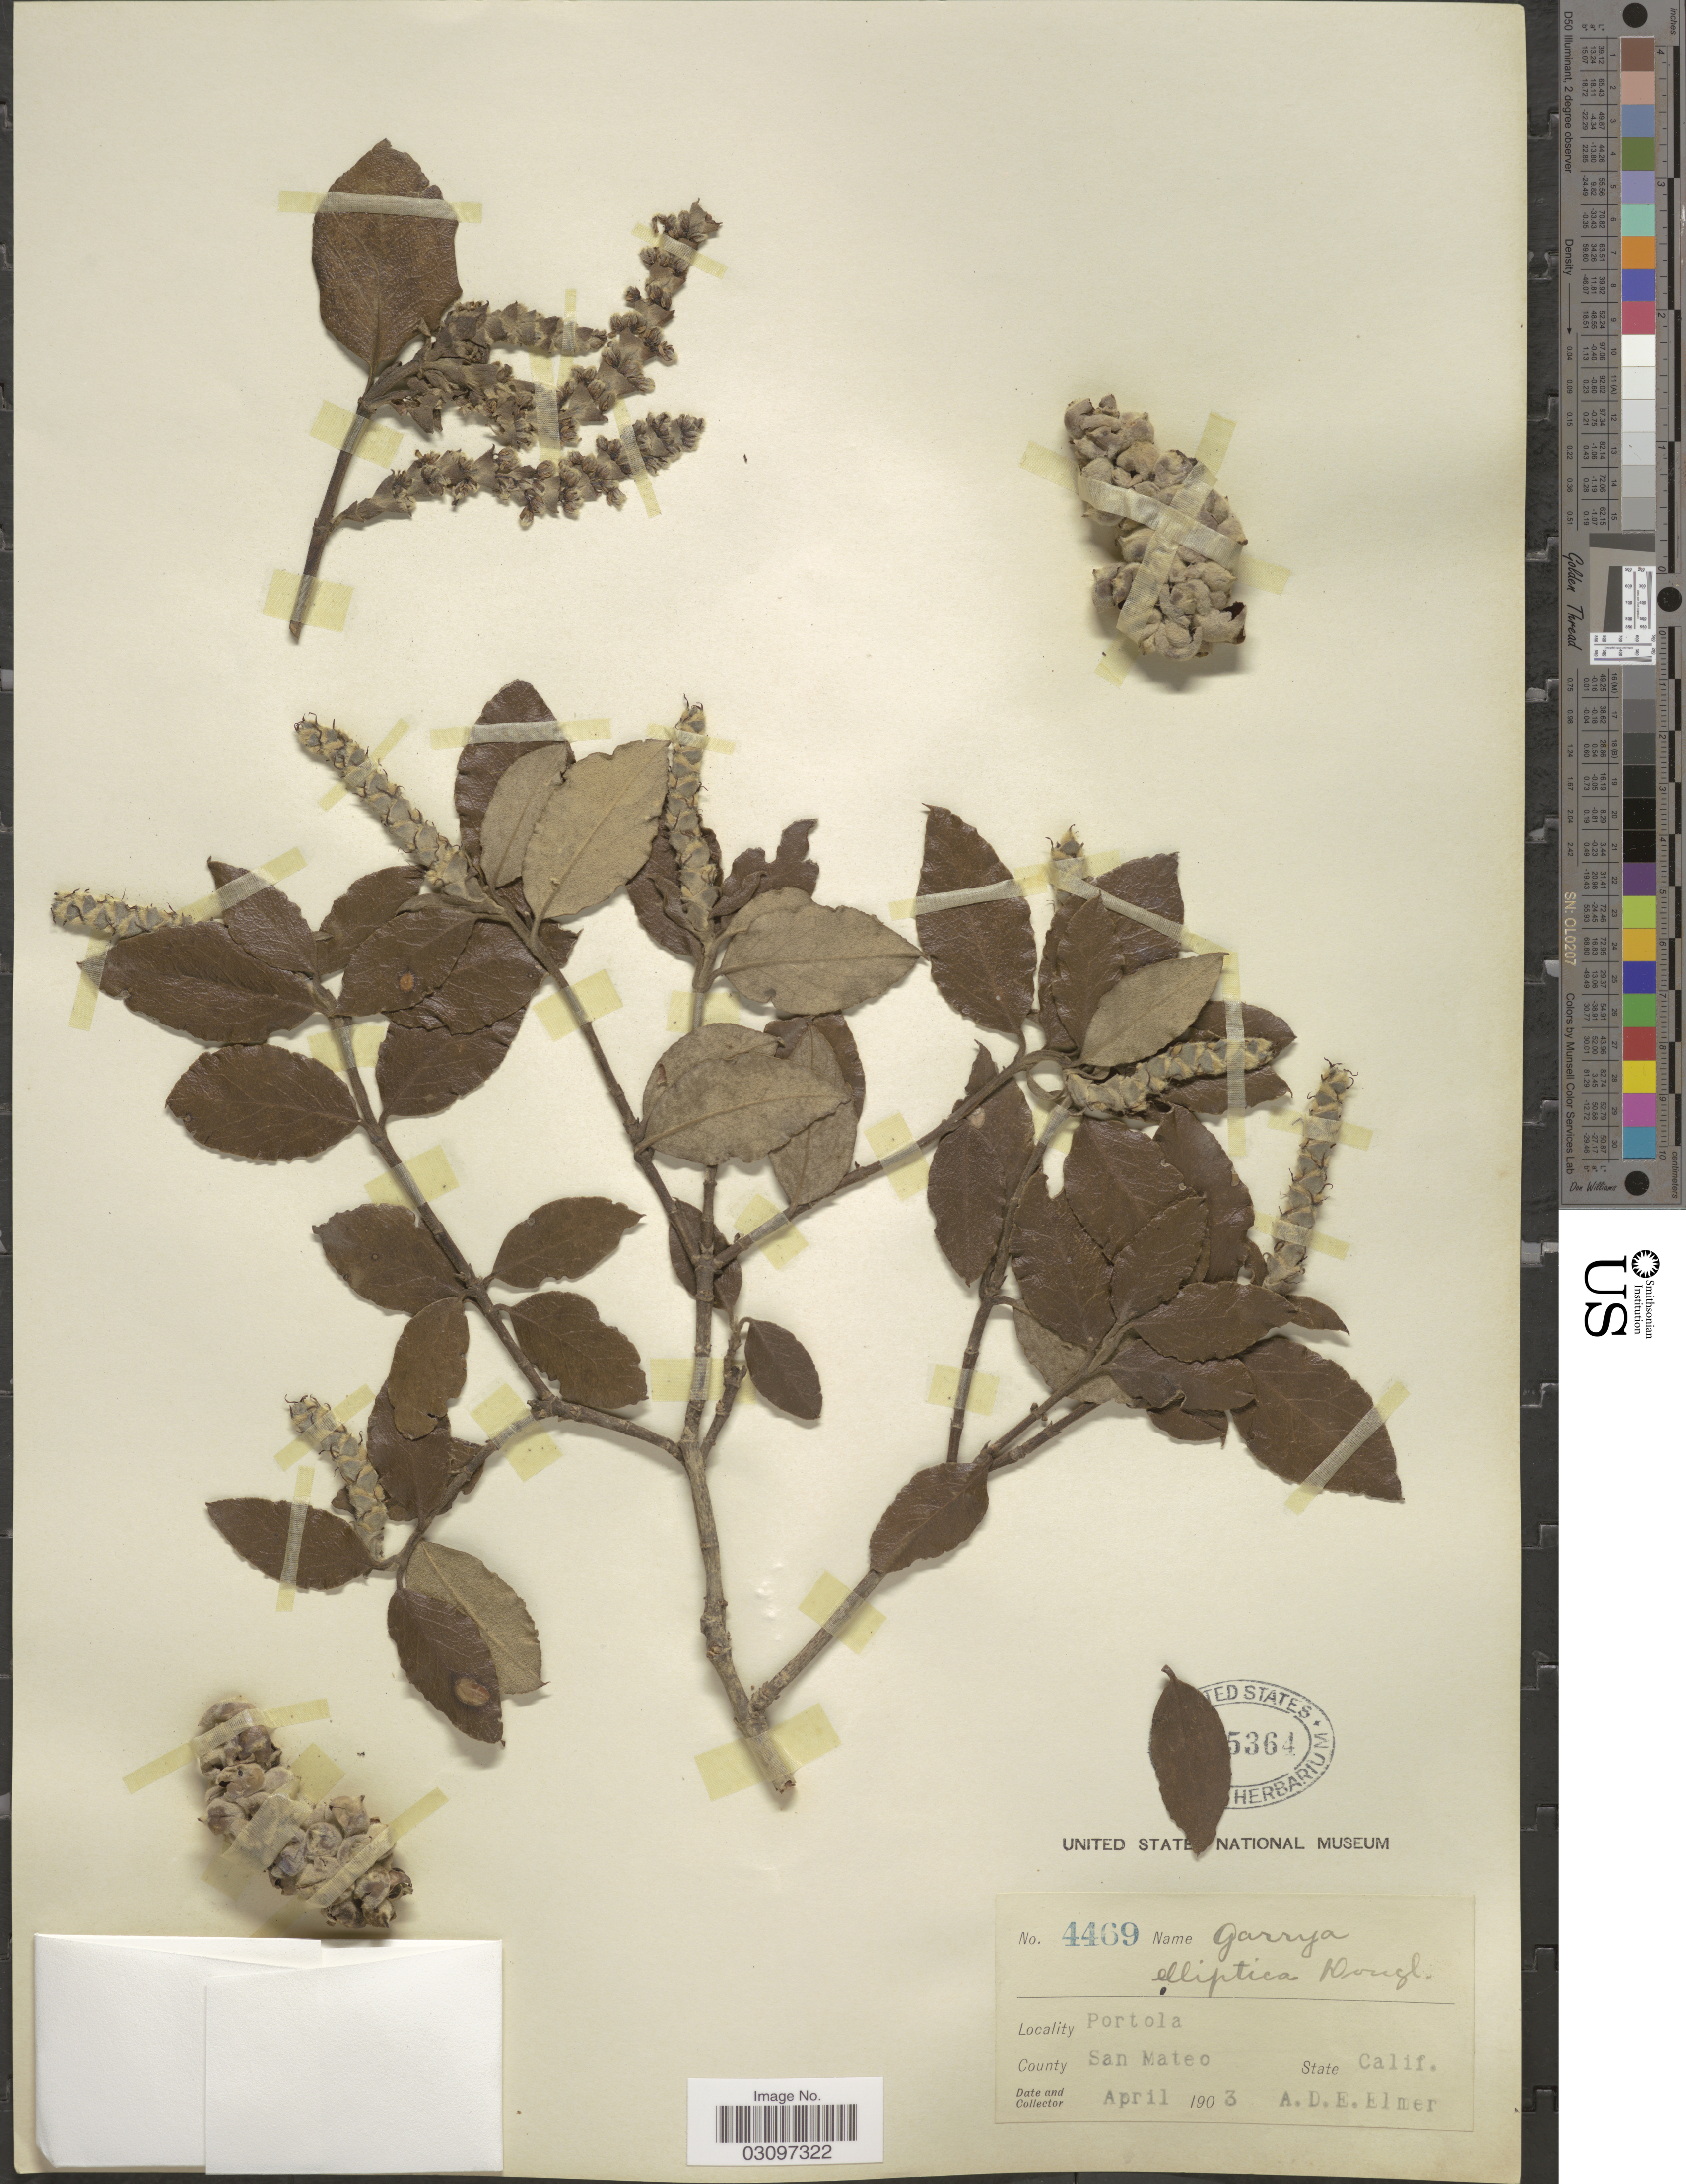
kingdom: Plantae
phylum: Tracheophyta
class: Magnoliopsida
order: Garryales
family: Garryaceae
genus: Garrya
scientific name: Garrya elliptica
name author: Douglas ex Lindl.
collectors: A. D. E. Elmer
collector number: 4469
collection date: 1903-04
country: United States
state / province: California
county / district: Plumas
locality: Portola. County Mateo.